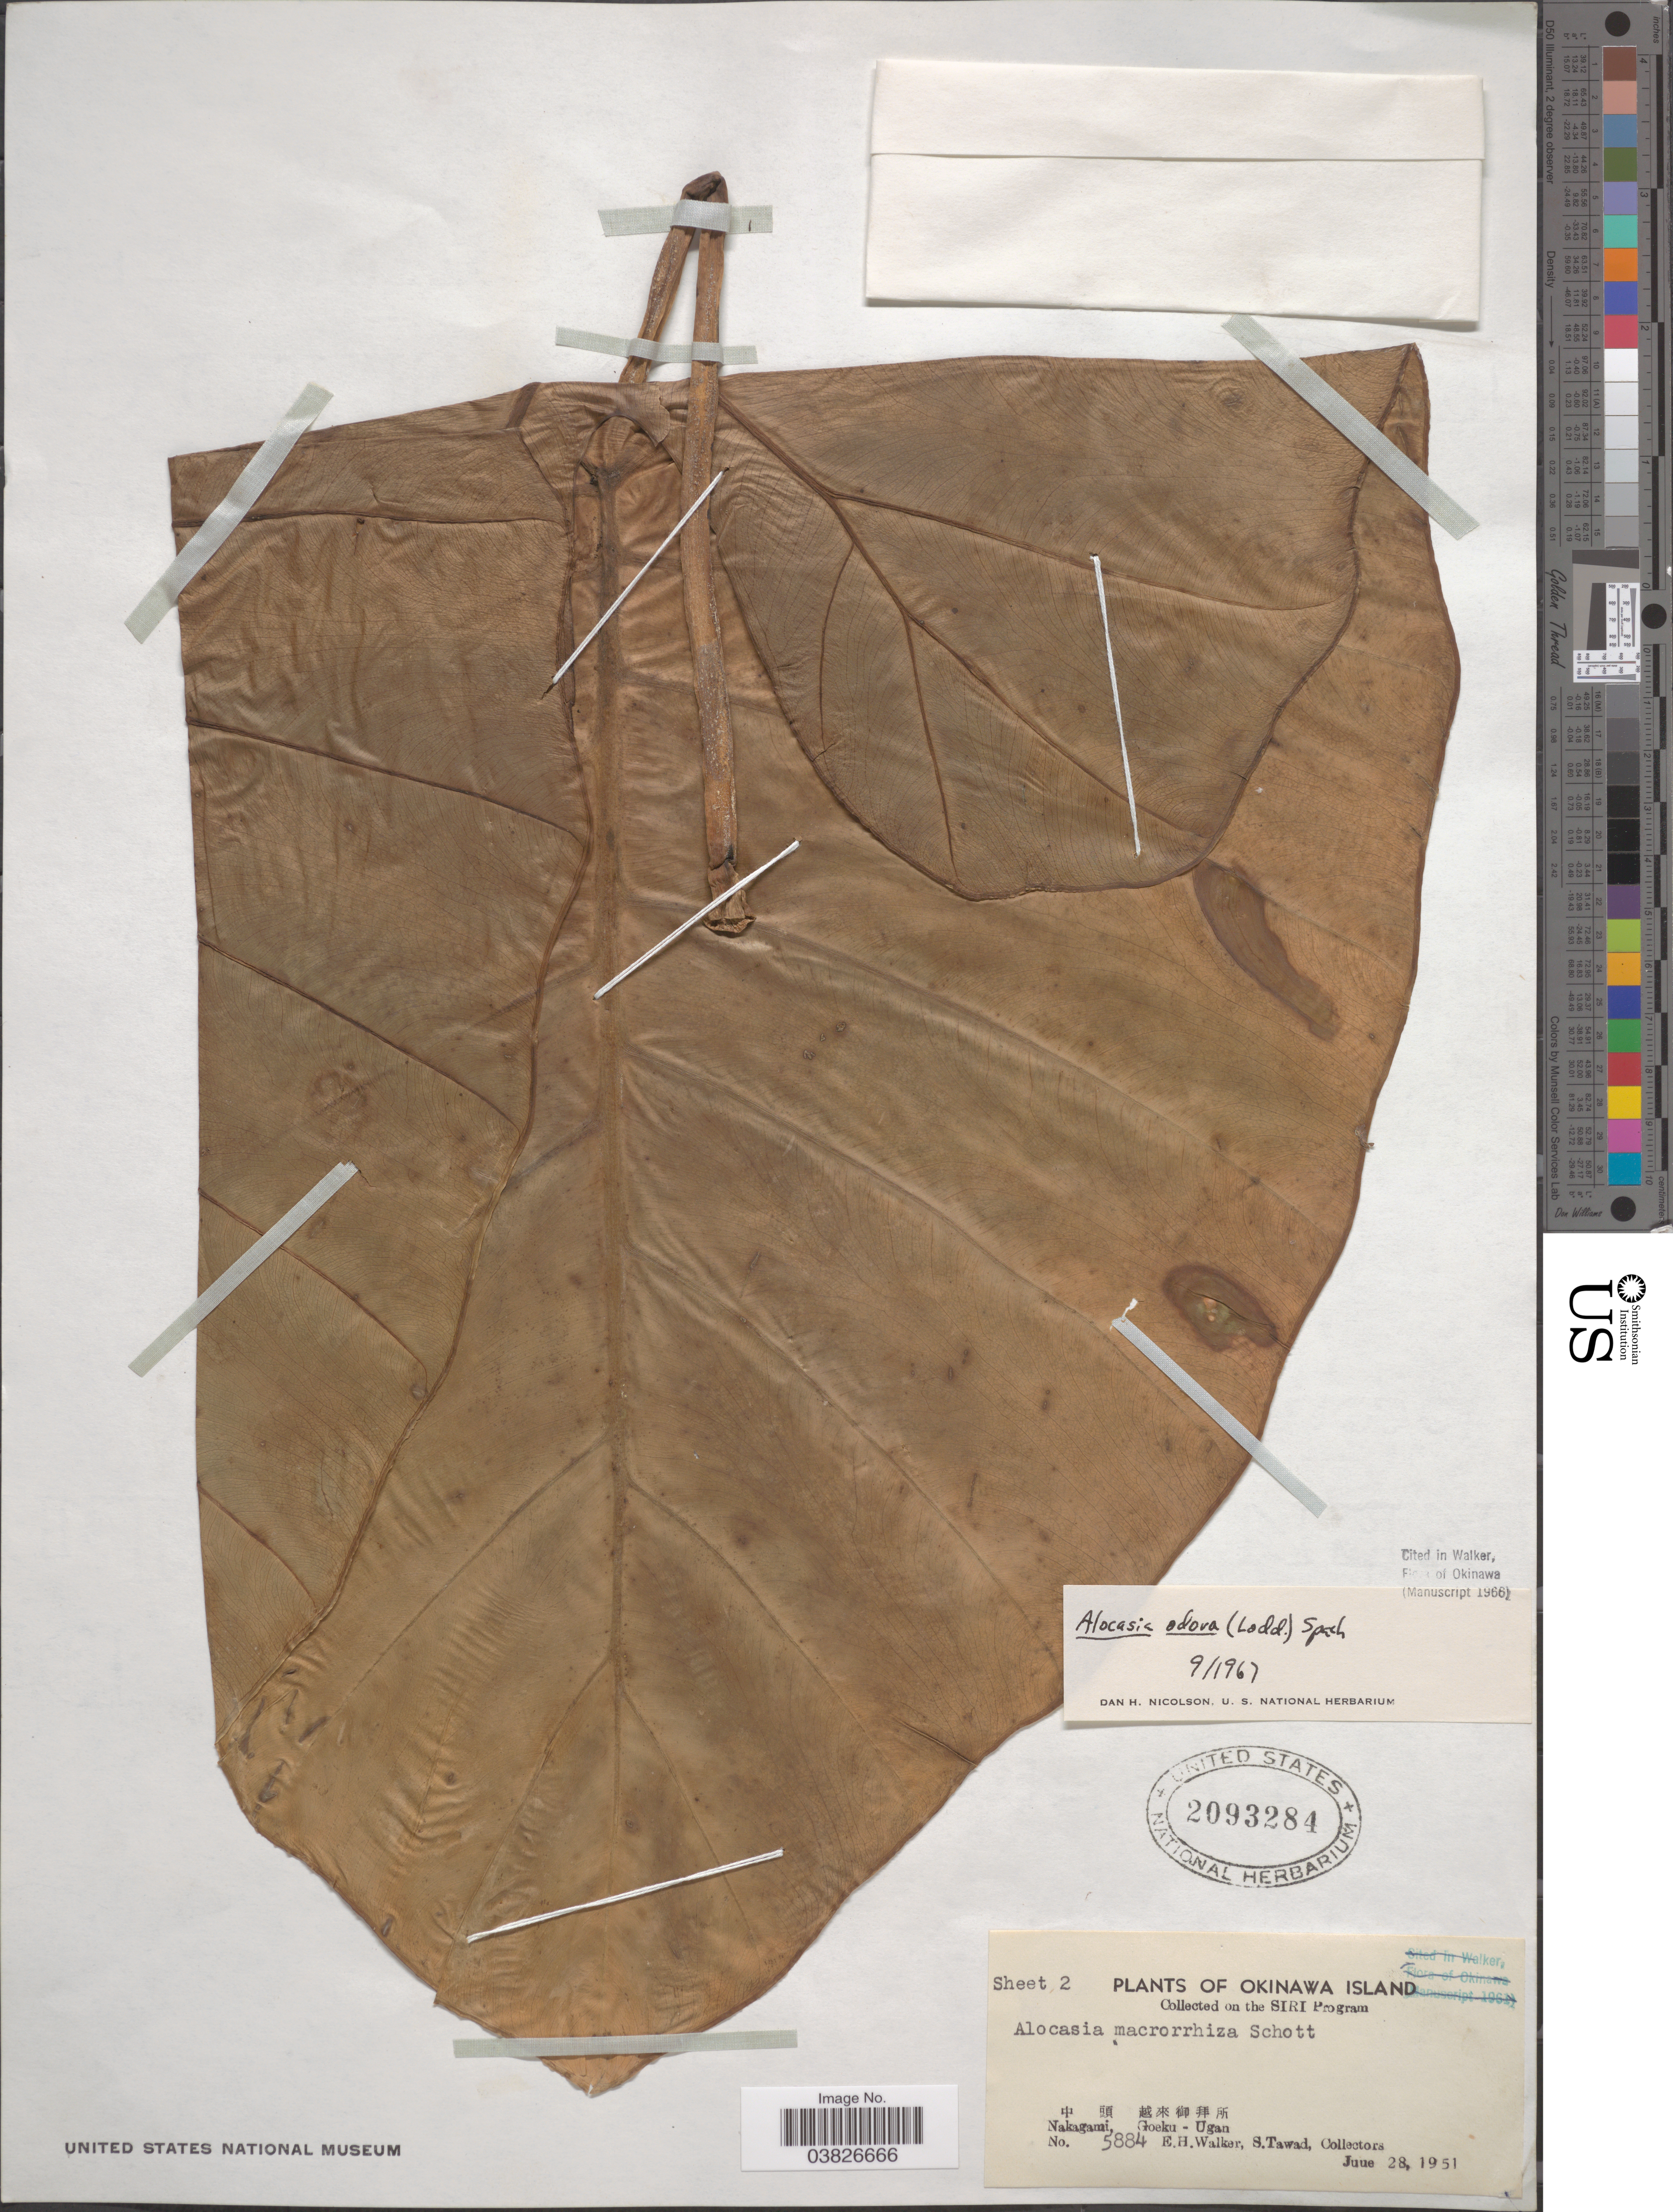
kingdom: Plantae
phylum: Tracheophyta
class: Liliopsida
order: Alismatales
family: Araceae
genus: Alocasia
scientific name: Alocasia odora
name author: (Roxb. ex Lodd. et al.) Spach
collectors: E. H. Walker & S. Tawad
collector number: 5884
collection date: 1951-06-28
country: Japan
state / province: Okinawa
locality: Okinawa Island. X. Nakagami, Goeku-Ugan.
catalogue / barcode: US 2093284